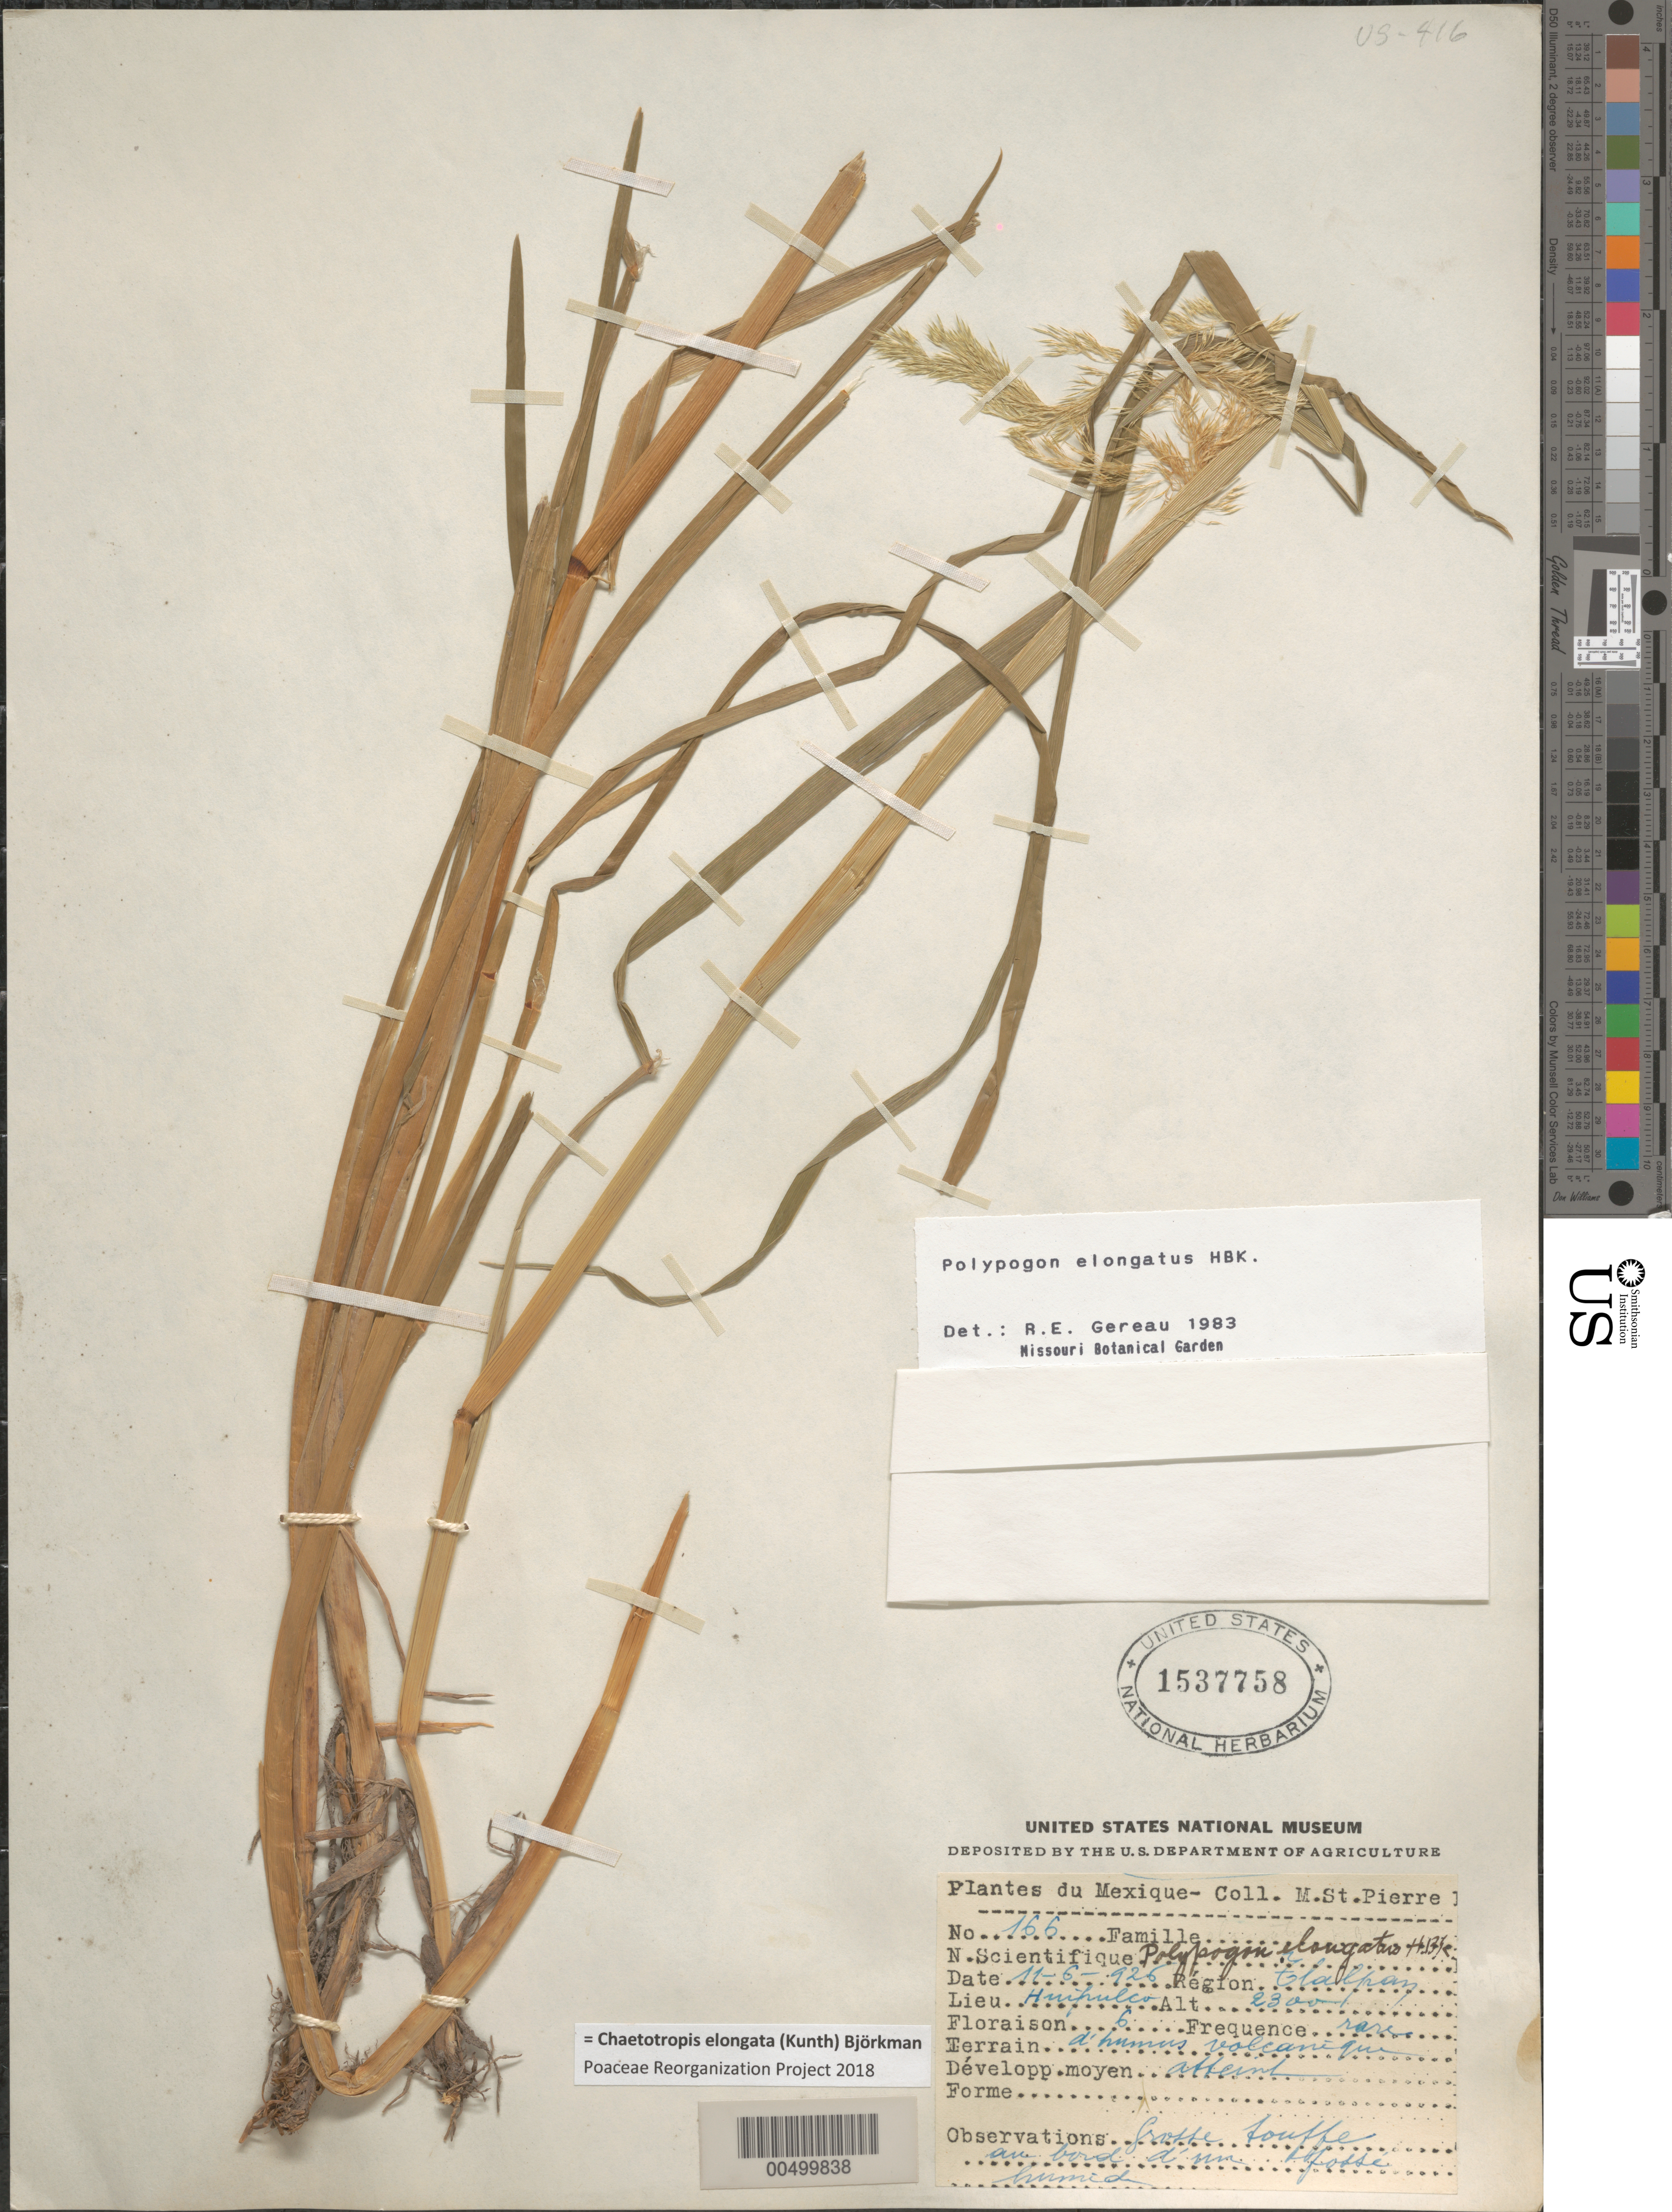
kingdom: Plantae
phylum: Tracheophyta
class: Liliopsida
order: Poales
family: Poaceae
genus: Chaetotropis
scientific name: Chaetotropis elongata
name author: (Kunth) Björkman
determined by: Poaceae Reorganization Project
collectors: M. Saint-Pierre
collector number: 166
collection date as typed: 11 Jun 1926 or 6 Nov 1926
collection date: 1926-06-11 or 1926-11-06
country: Mexico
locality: Tlalpan, huipulco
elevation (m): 2300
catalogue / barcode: US 1537758